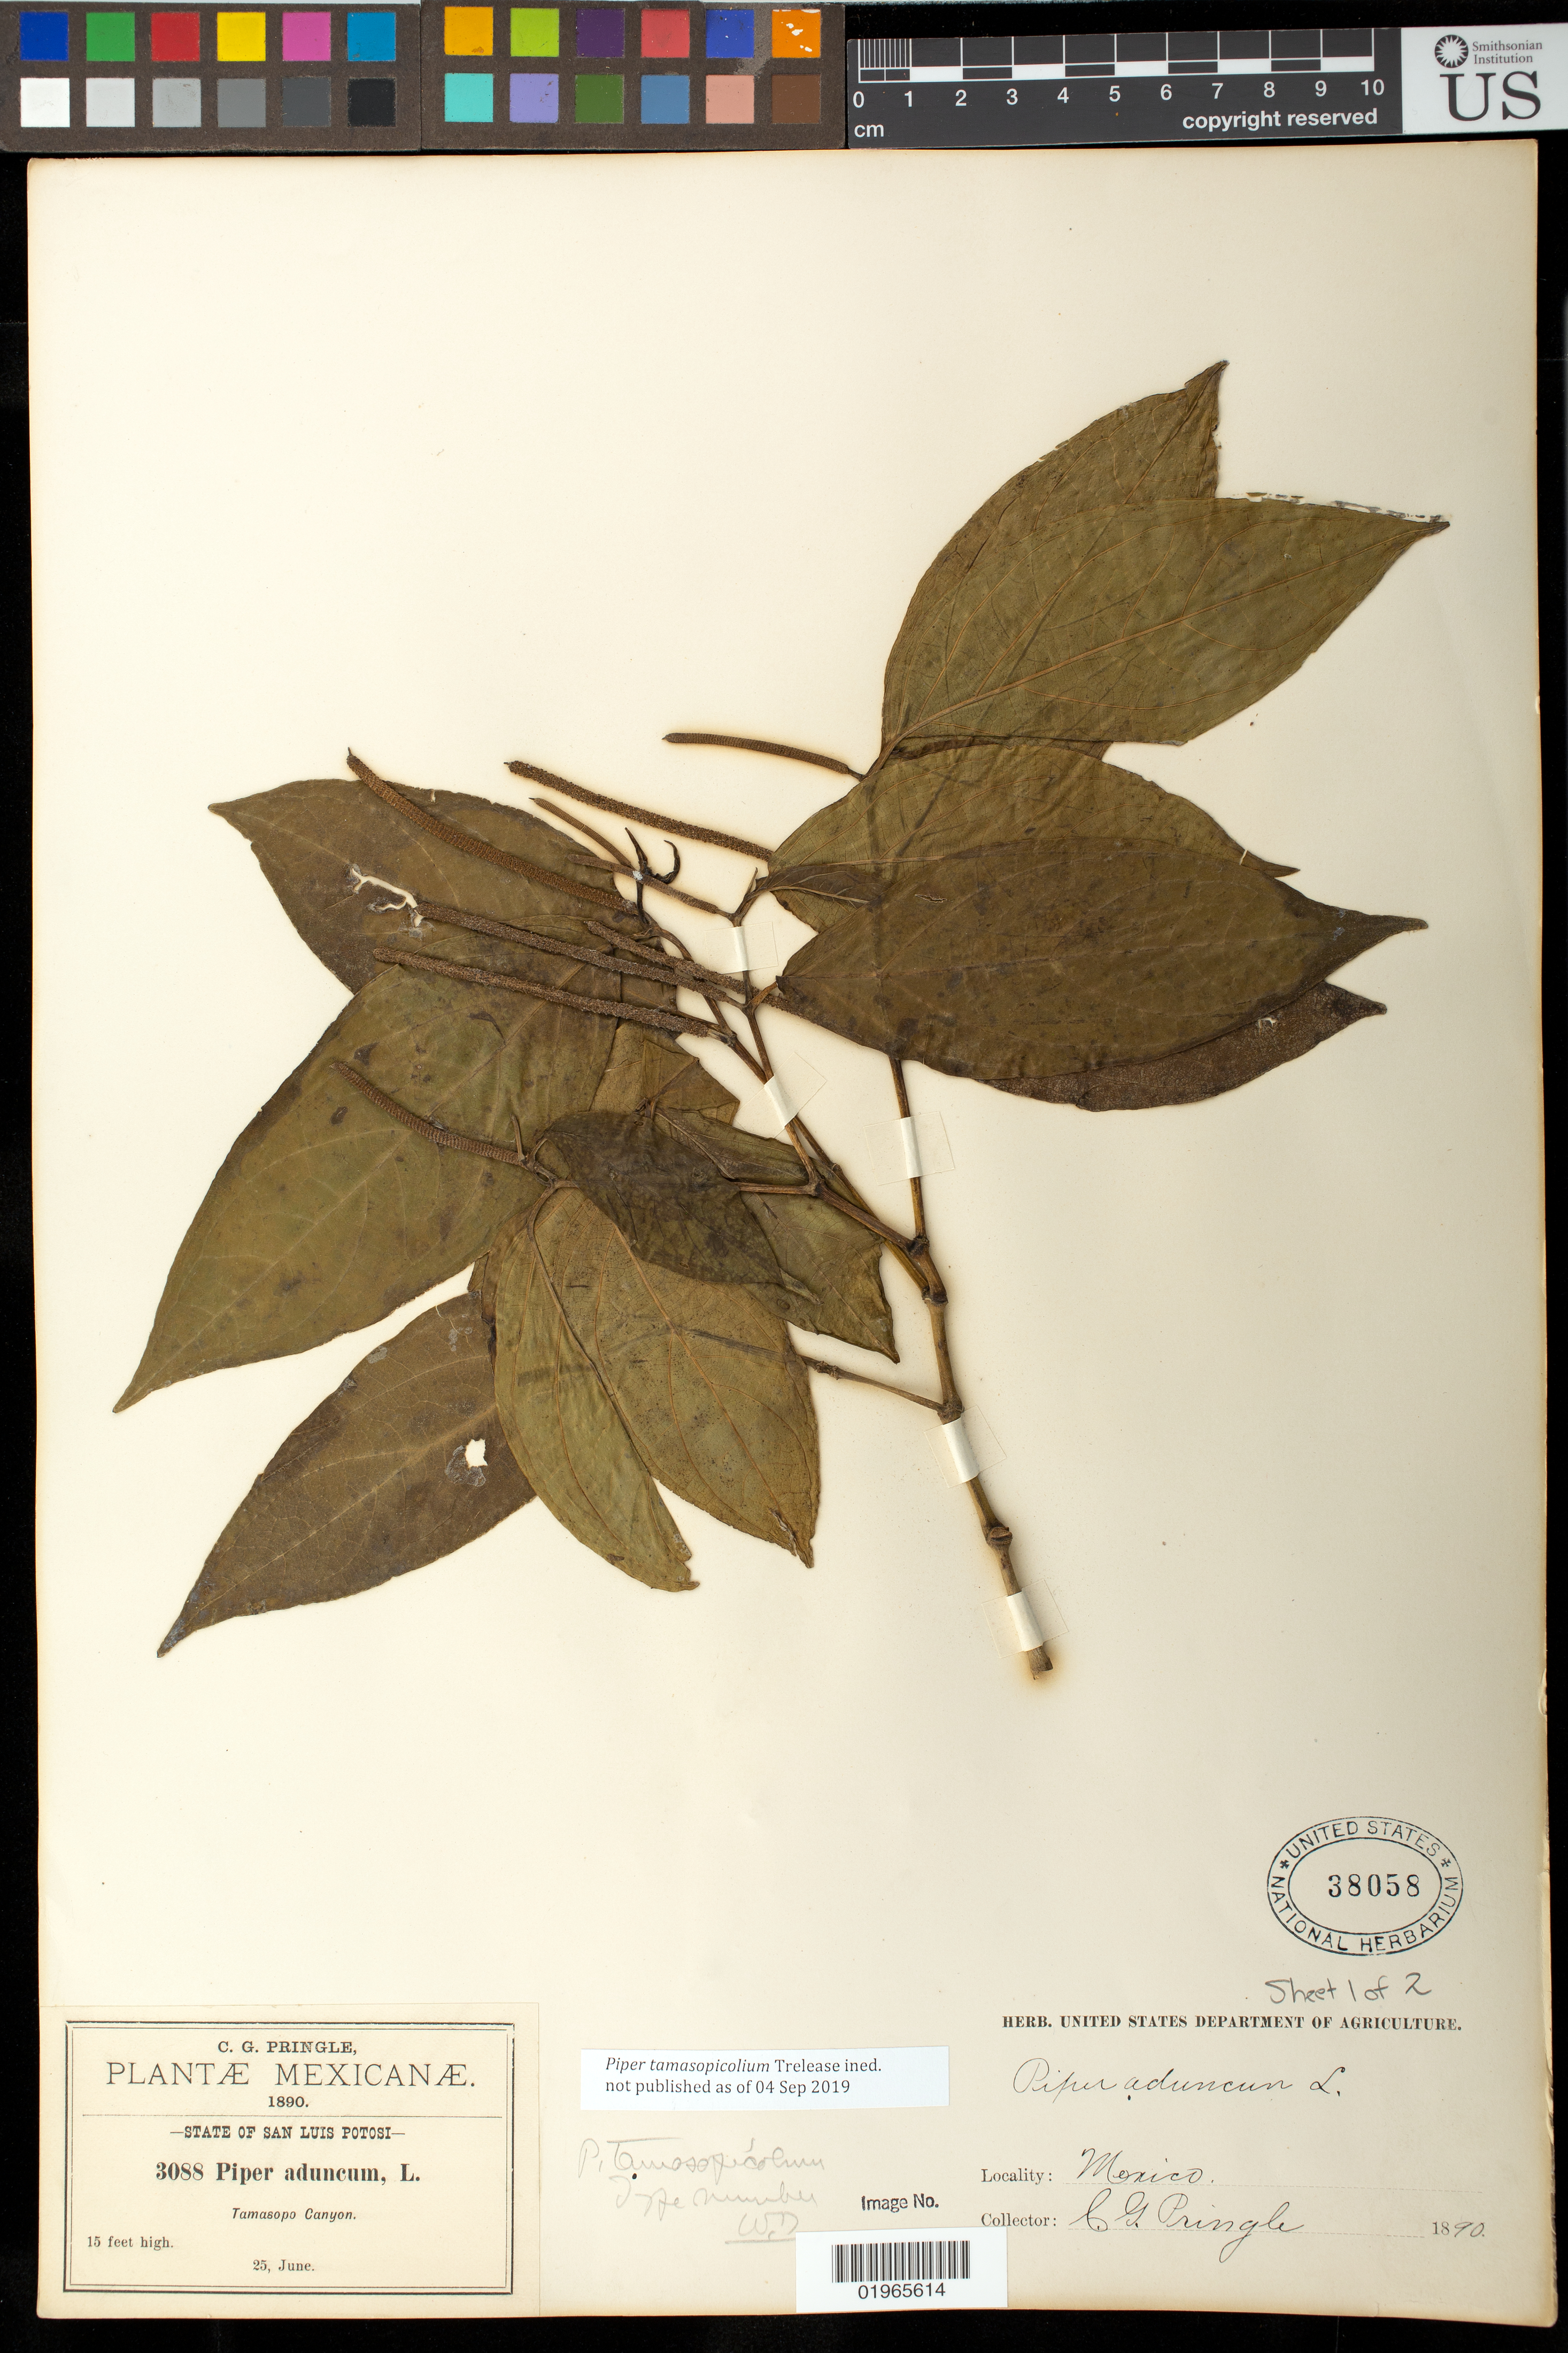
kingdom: Plantae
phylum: Tracheophyta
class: Magnoliopsida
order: Piperales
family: Piperaceae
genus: Piper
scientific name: Piper aduncum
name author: L.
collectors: C. G. Pringle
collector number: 3088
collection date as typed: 25 Jun 1890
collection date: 1890-06-25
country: Mexico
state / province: San Luis Potosí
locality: Tamasopo Canyon.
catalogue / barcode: US 38058